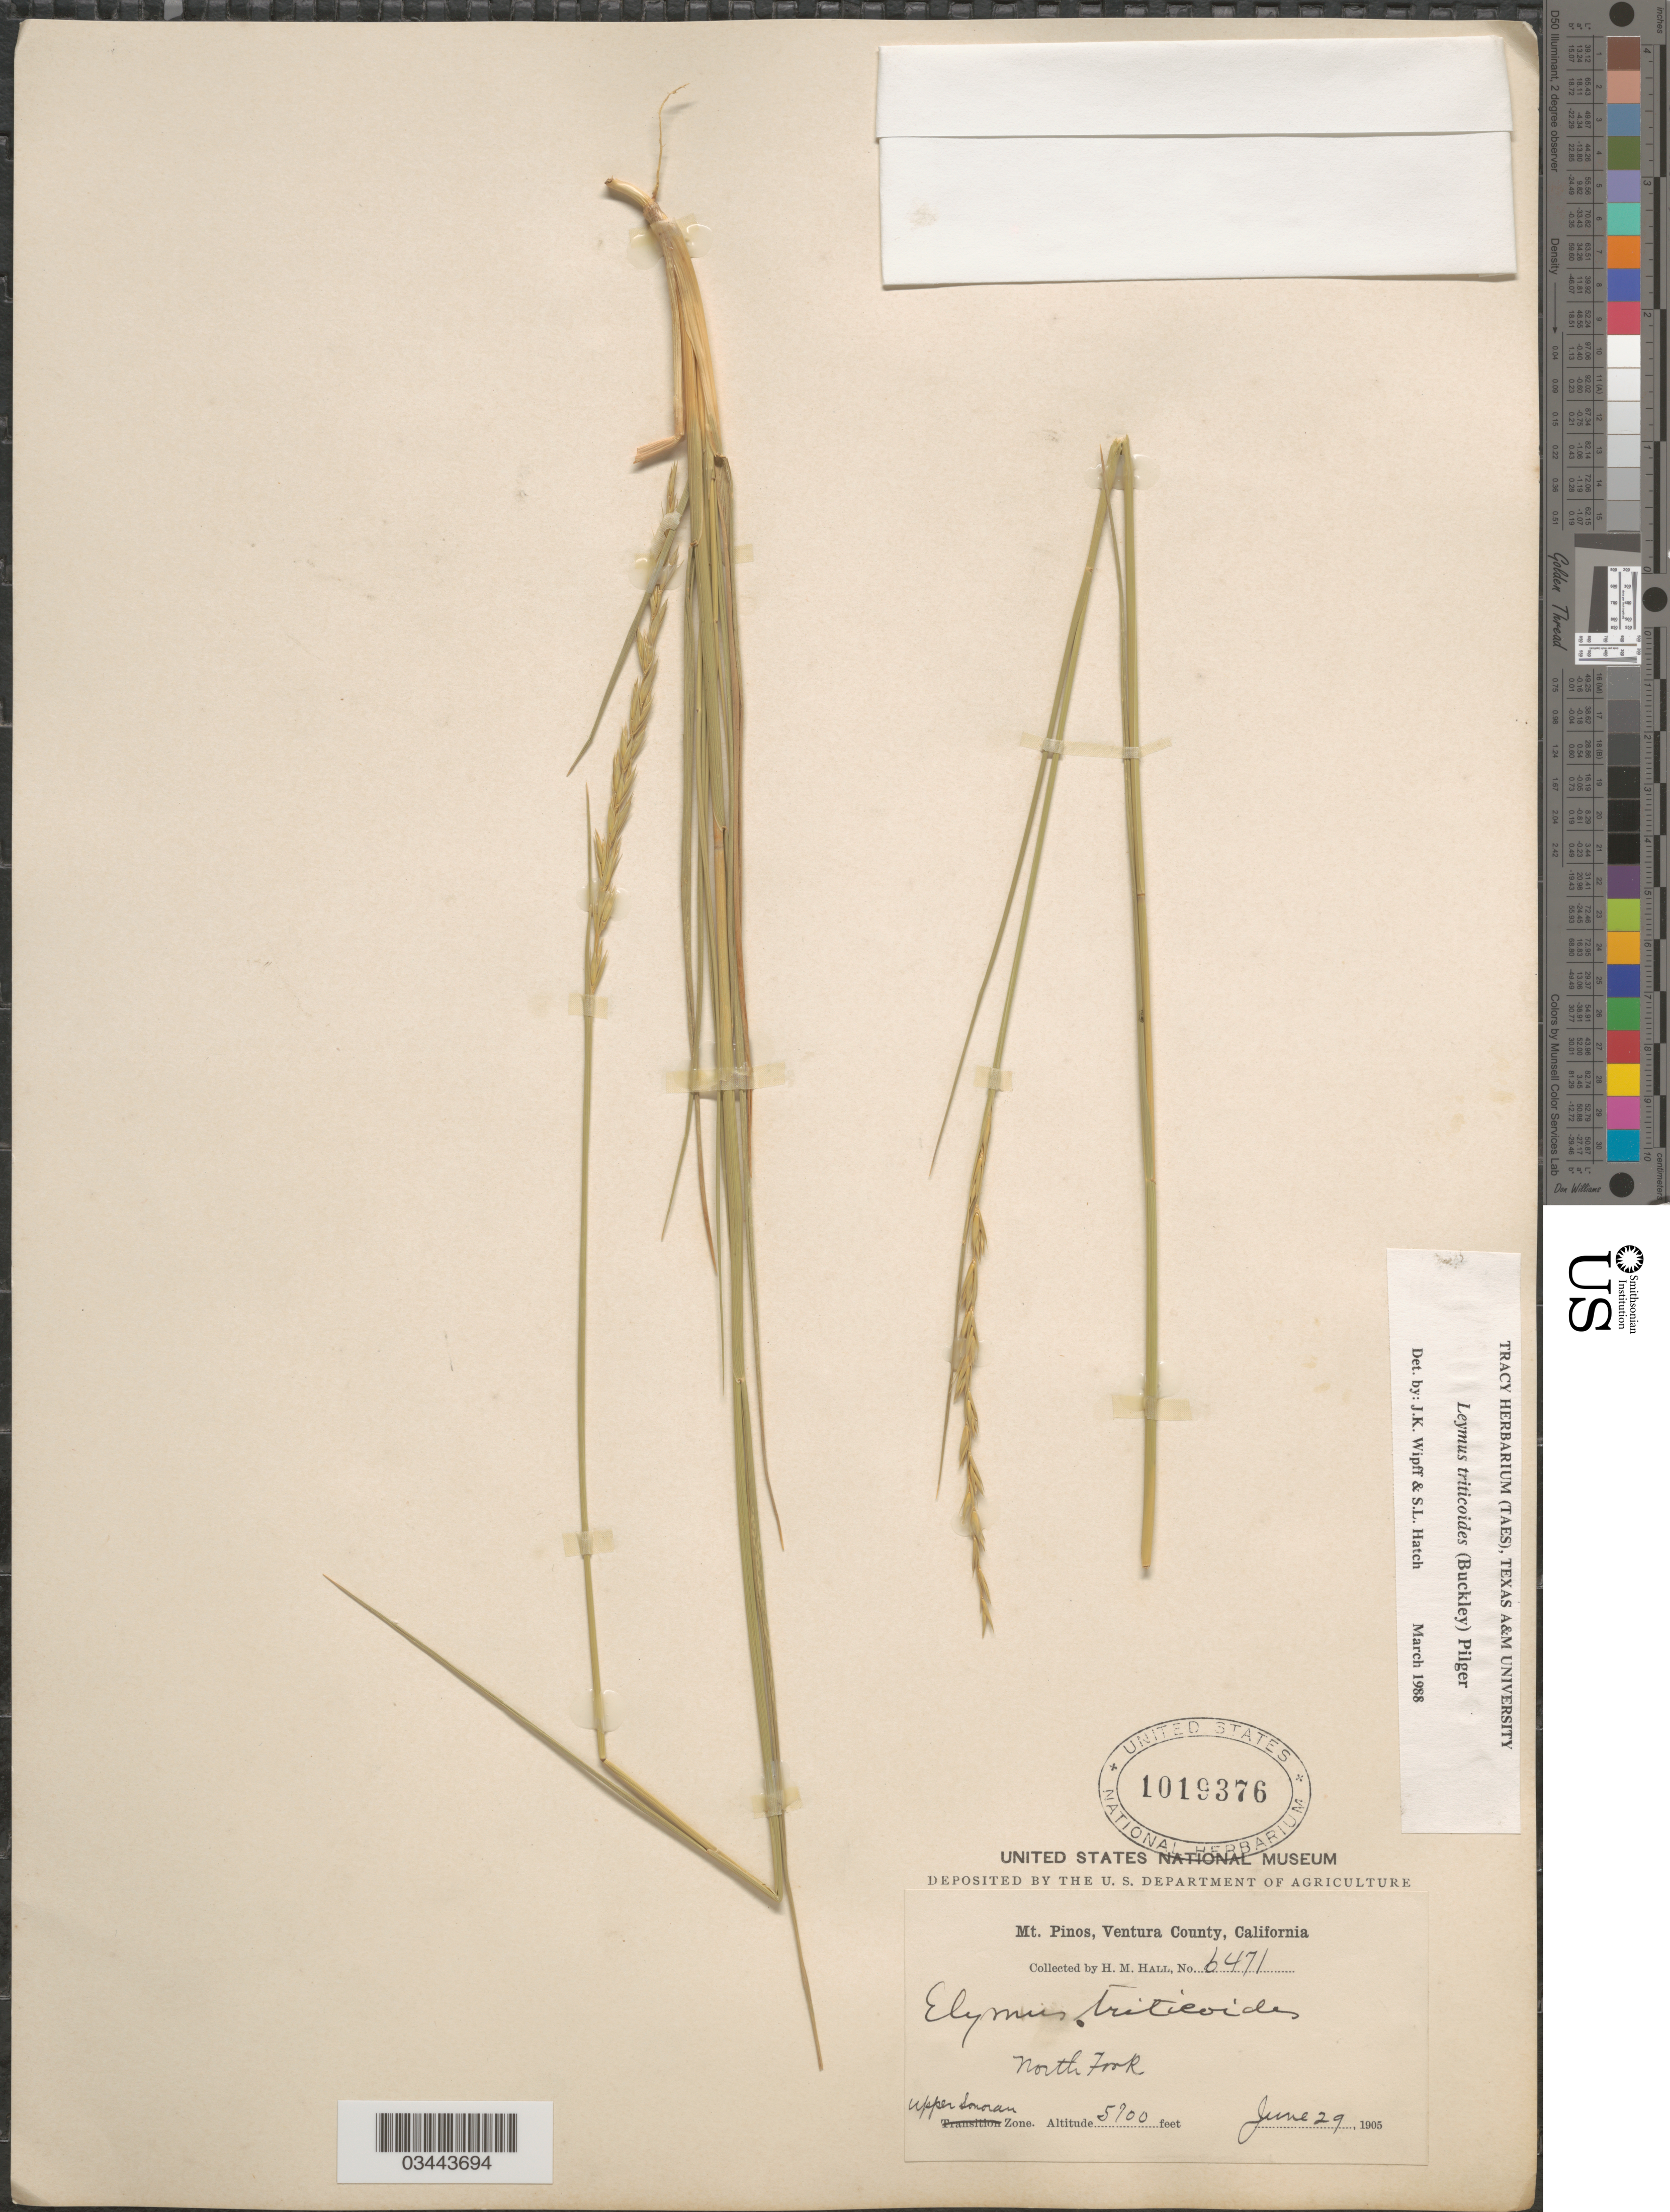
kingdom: Plantae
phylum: Tracheophyta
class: Liliopsida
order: Poales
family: Poaceae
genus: Leymus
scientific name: Leymus triticoides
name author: (Buckley) Pilg.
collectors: H. M. Hall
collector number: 6471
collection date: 1905-06-29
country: United States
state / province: California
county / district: Ventura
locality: Mt. Pinos, Ventura County. North Fork. Upper Sonoran Zone.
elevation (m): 1737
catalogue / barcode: US 1019376